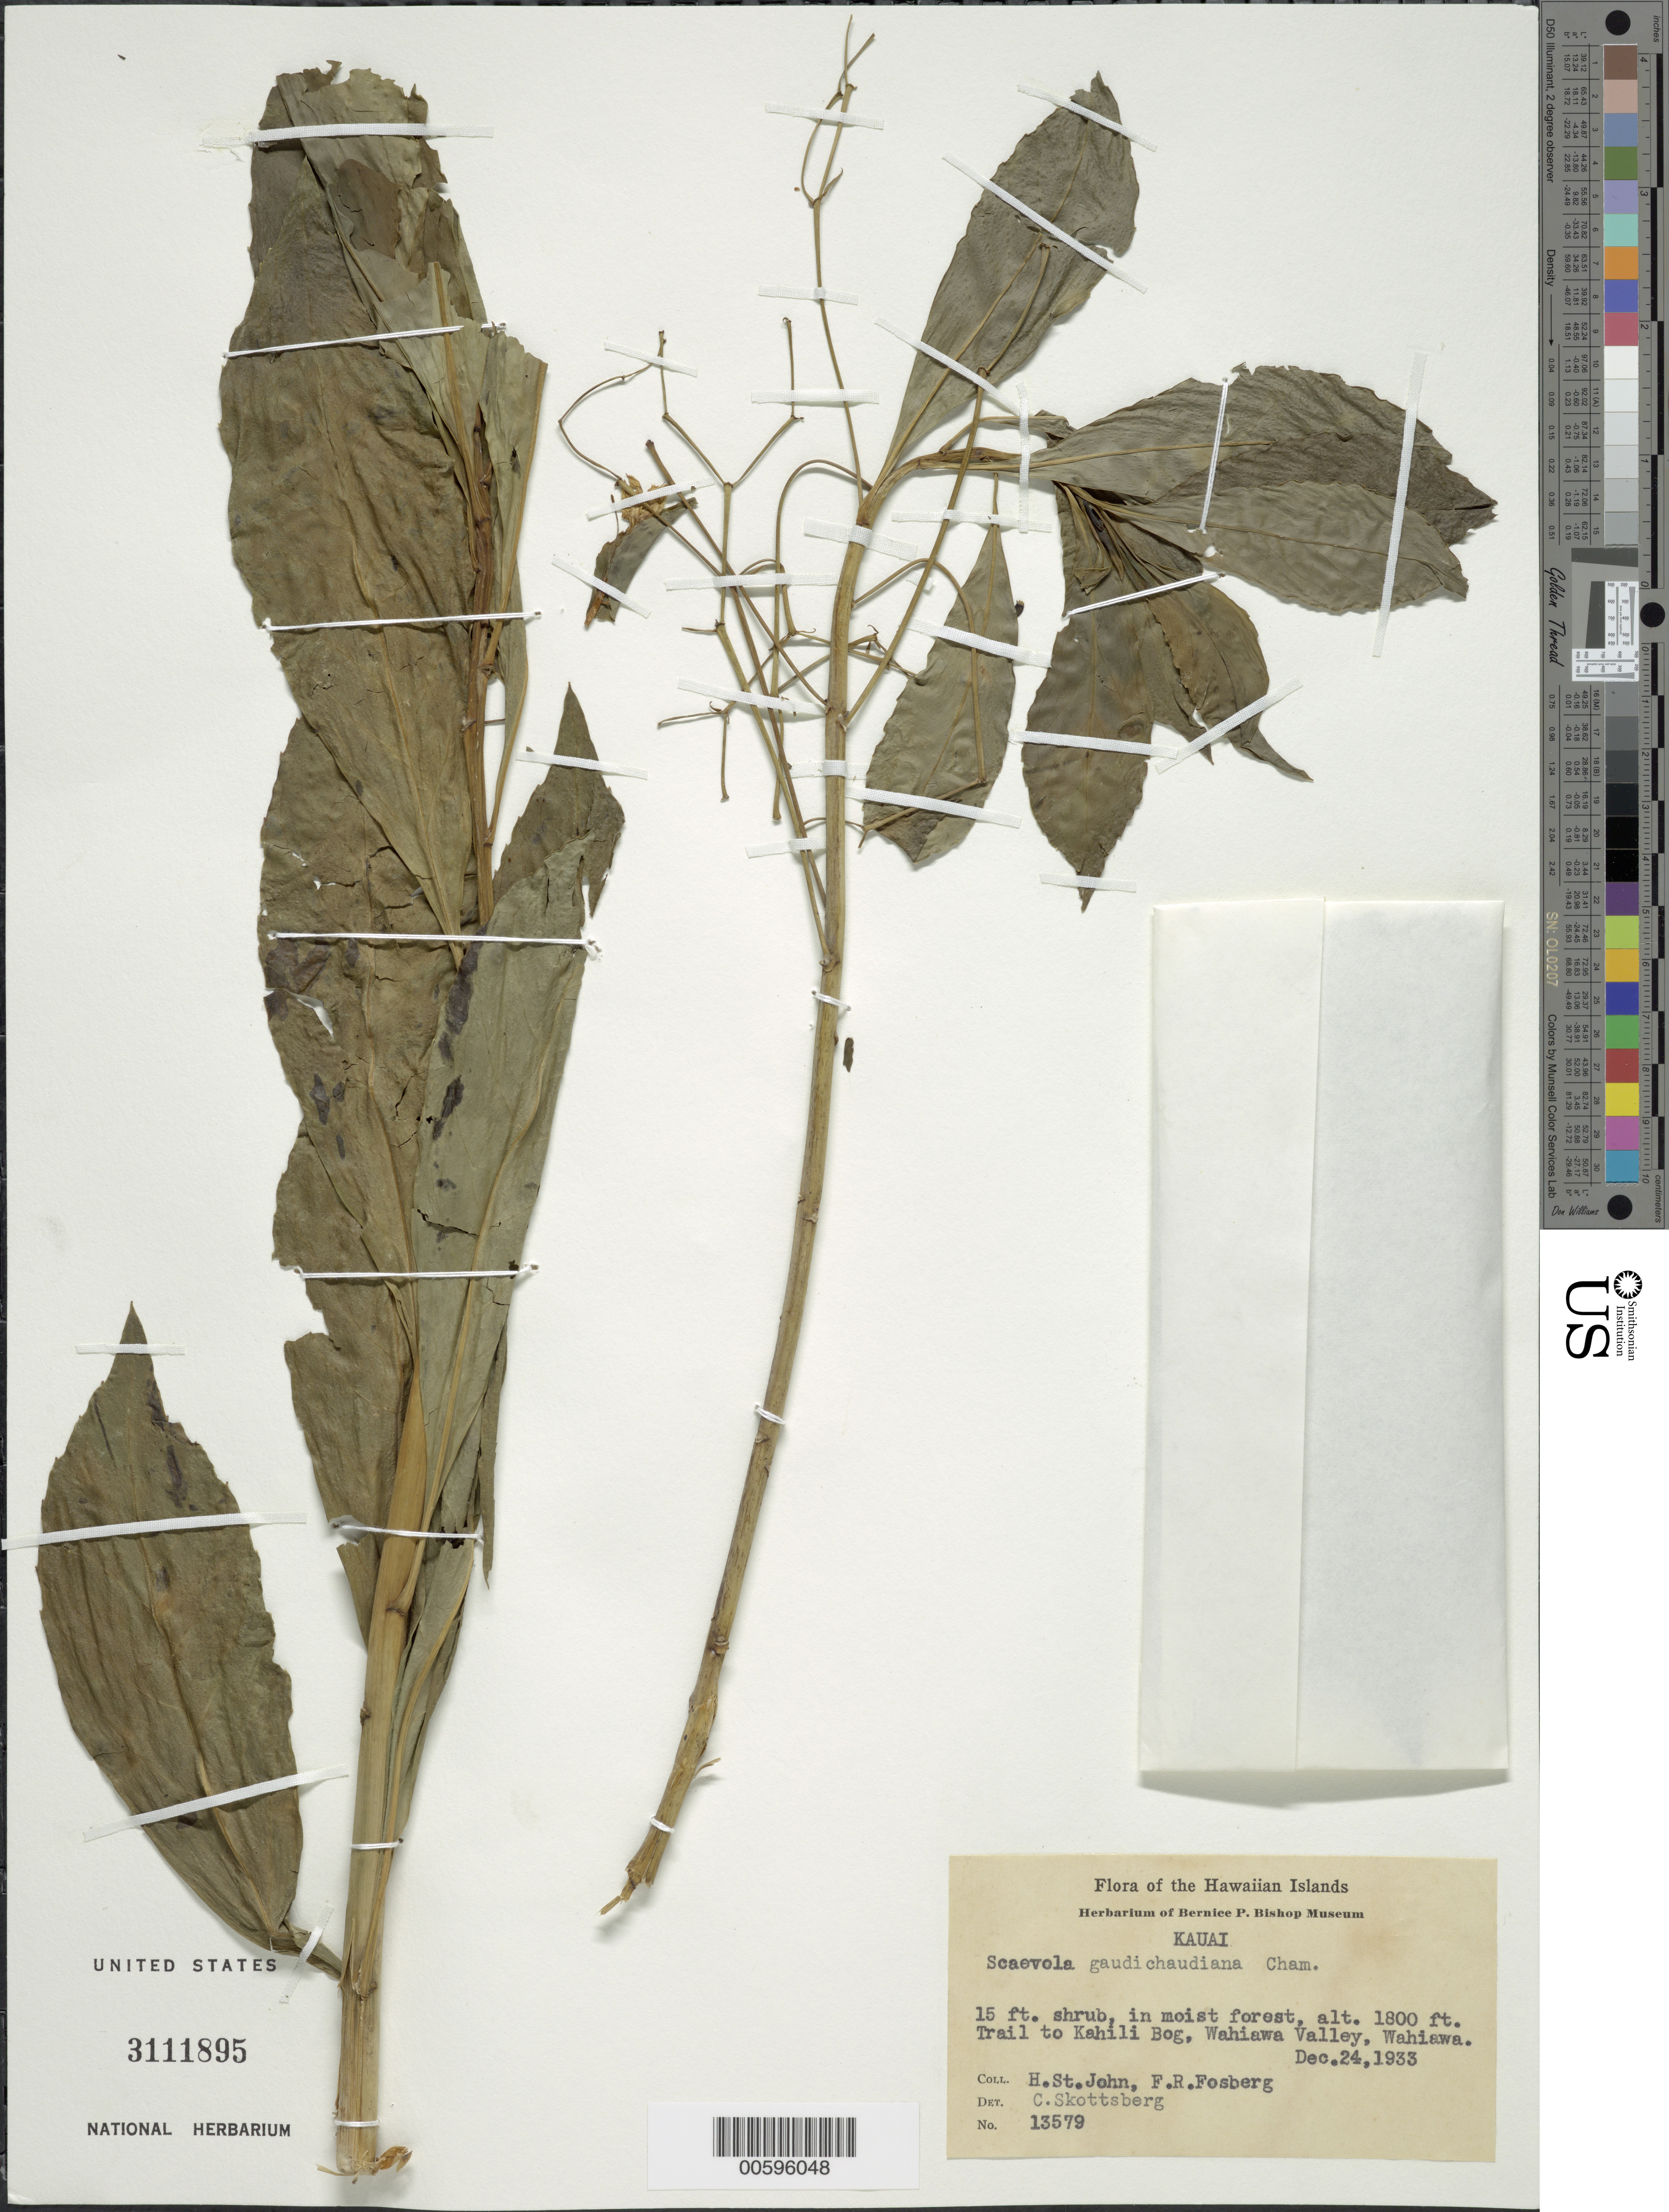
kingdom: Plantae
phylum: Tracheophyta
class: Magnoliopsida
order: Asterales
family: Goodeniaceae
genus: Scaevola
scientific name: Scaevola gaudichaudiana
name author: Cham.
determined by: Skottsberg, C. J. F.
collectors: H. St. John & F. R. Fosberg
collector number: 13579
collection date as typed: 24 Dec 1933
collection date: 1933-12-24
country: United States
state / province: Hawaii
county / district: Kauai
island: Kaua'i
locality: Trail to Kahili Bog, Wahiawa Valley, Wahiawa.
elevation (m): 549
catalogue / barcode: US 3111895